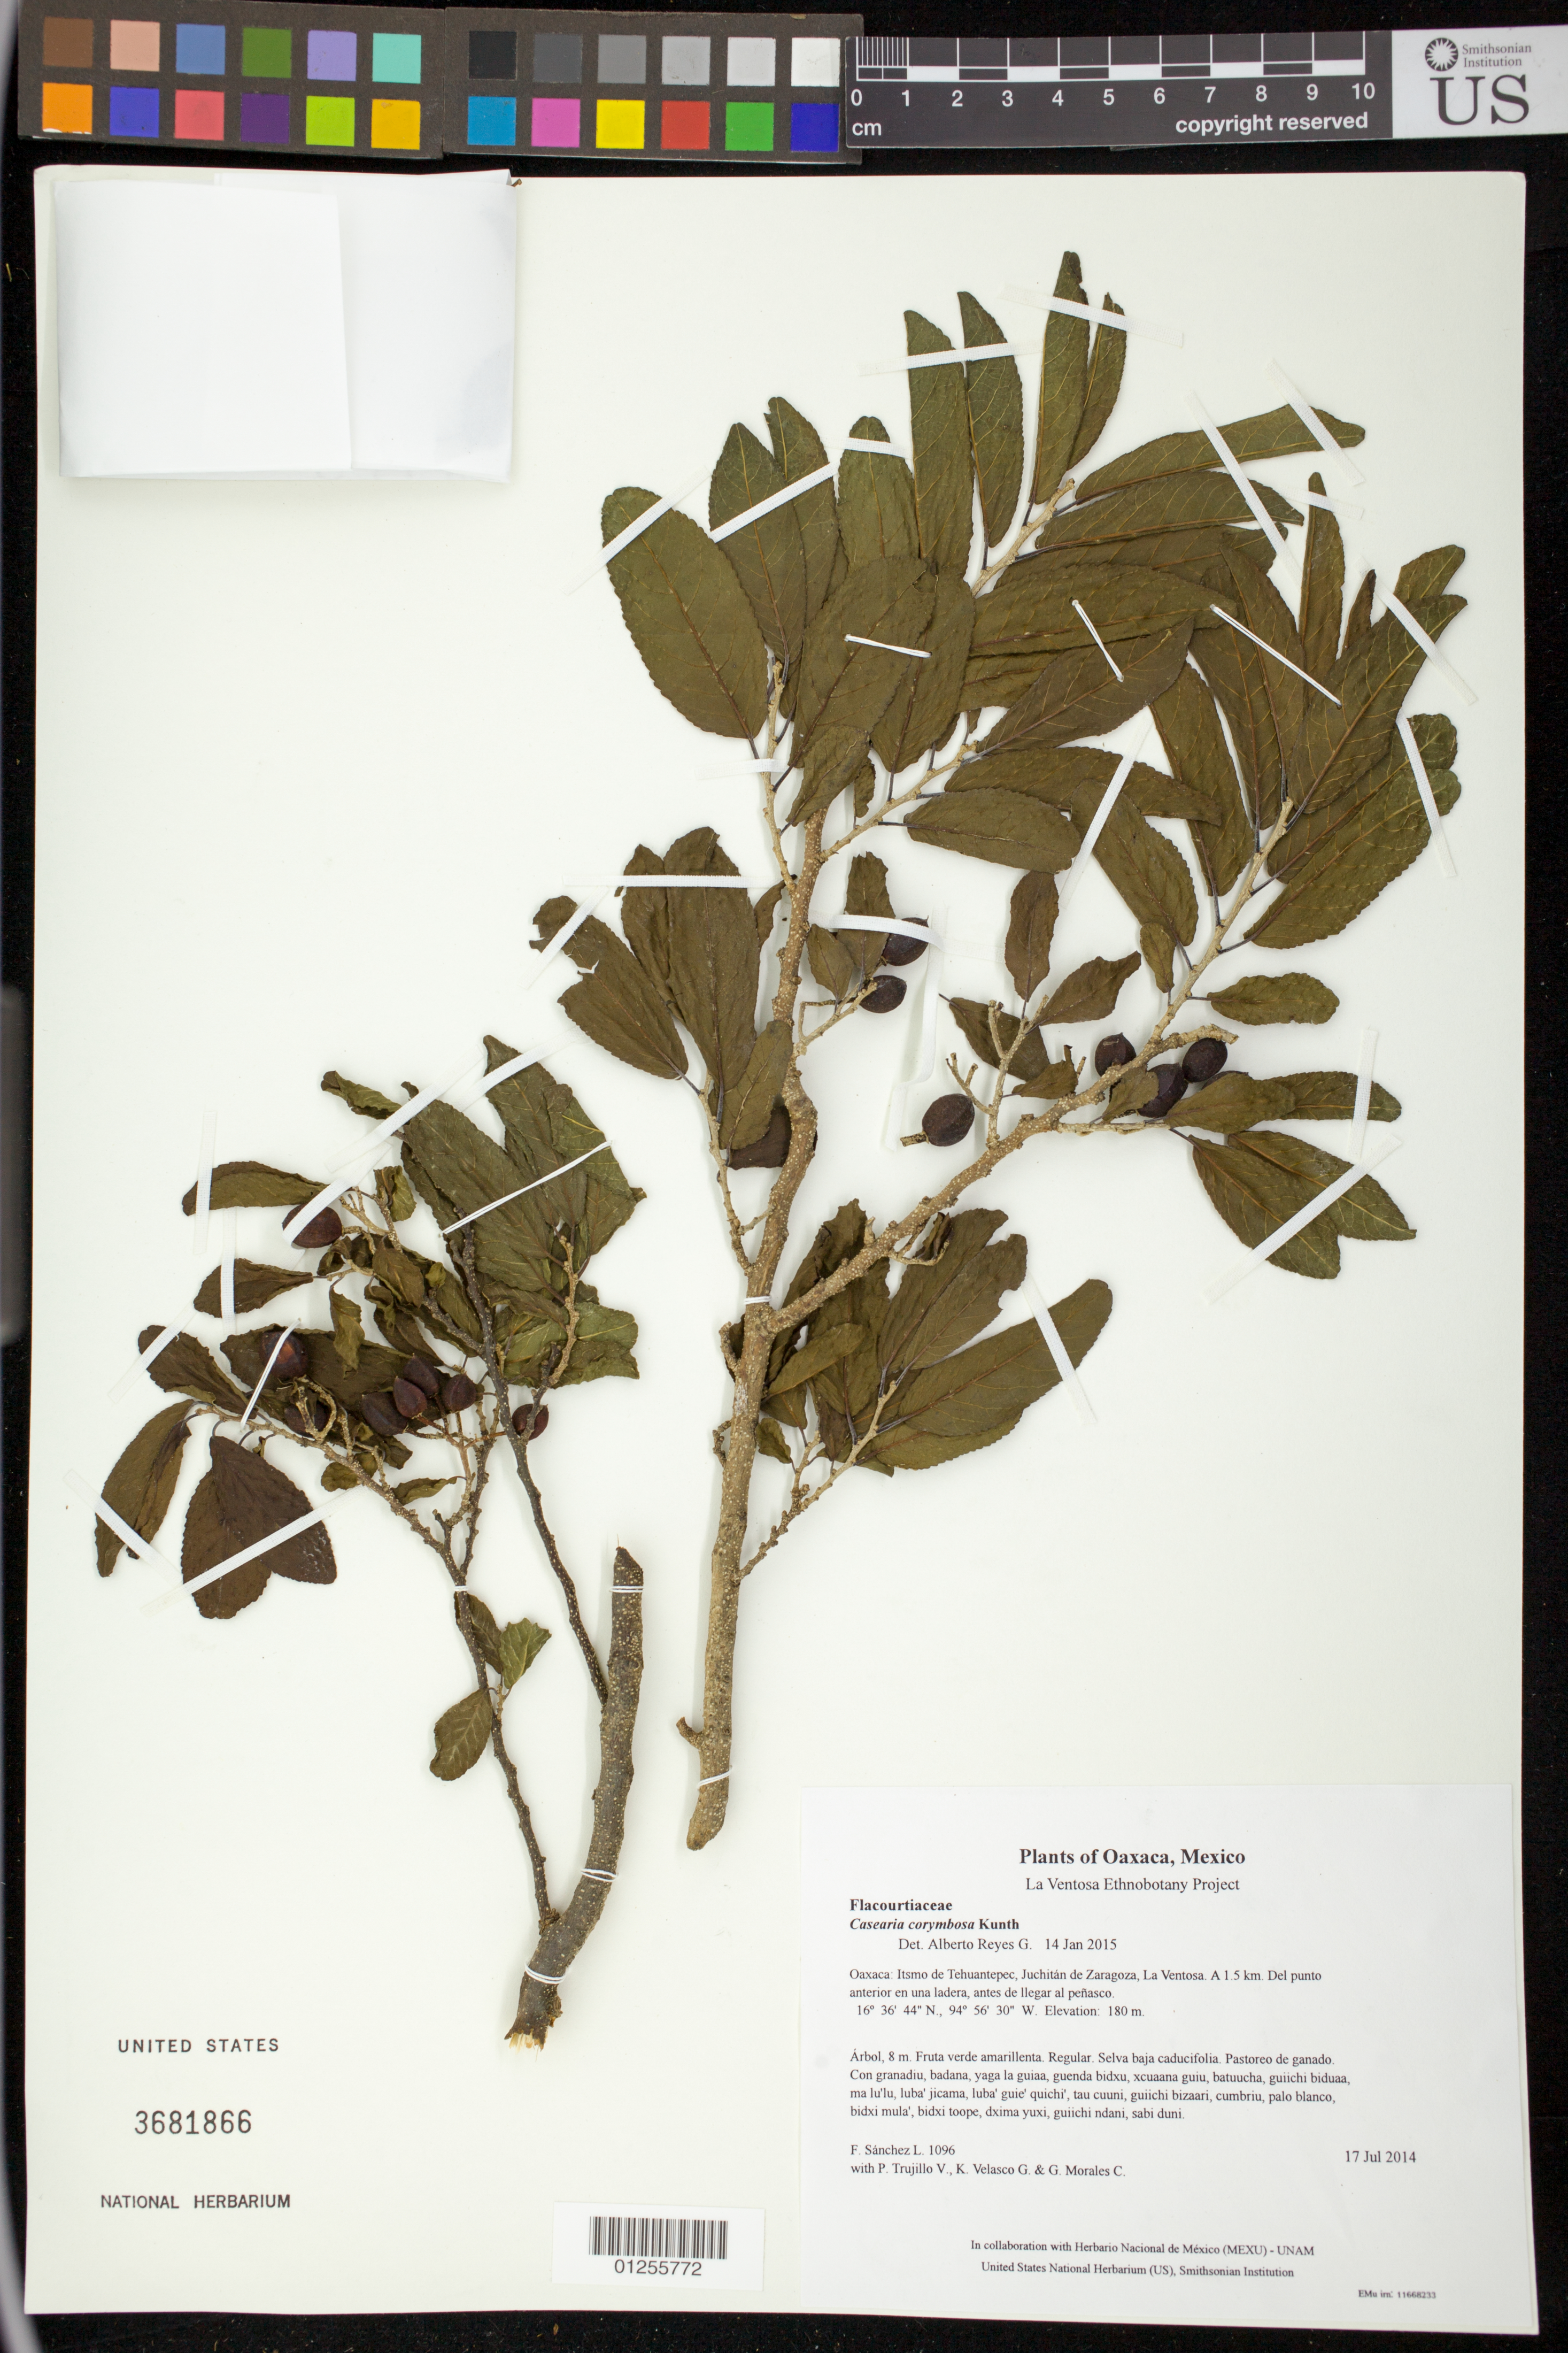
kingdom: Plantae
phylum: Tracheophyta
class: Magnoliopsida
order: Malpighiales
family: Salicaceae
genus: Casearia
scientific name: Casearia corymbosa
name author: Kunth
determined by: Reyes García, A.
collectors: F. Sánchez L., P. Trujillo V., K. Velasco G. & G. Morales C.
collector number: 1096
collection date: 2014-07-17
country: Mexico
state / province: Oaxaca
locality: Itsmo de Tehuantepec, Juchitán de Zaragoza, La Ventosa. A 1.5 km. Del punto anterior en una ladera, antes de llegar al peñasco.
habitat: Selva baja caducifolia. Pastoreo de ganado.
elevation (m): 180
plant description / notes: MEXU, US; Yaga. 8 m. Cuaananaxhi naga' naguchi ga. Nuu.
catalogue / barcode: US 3681866